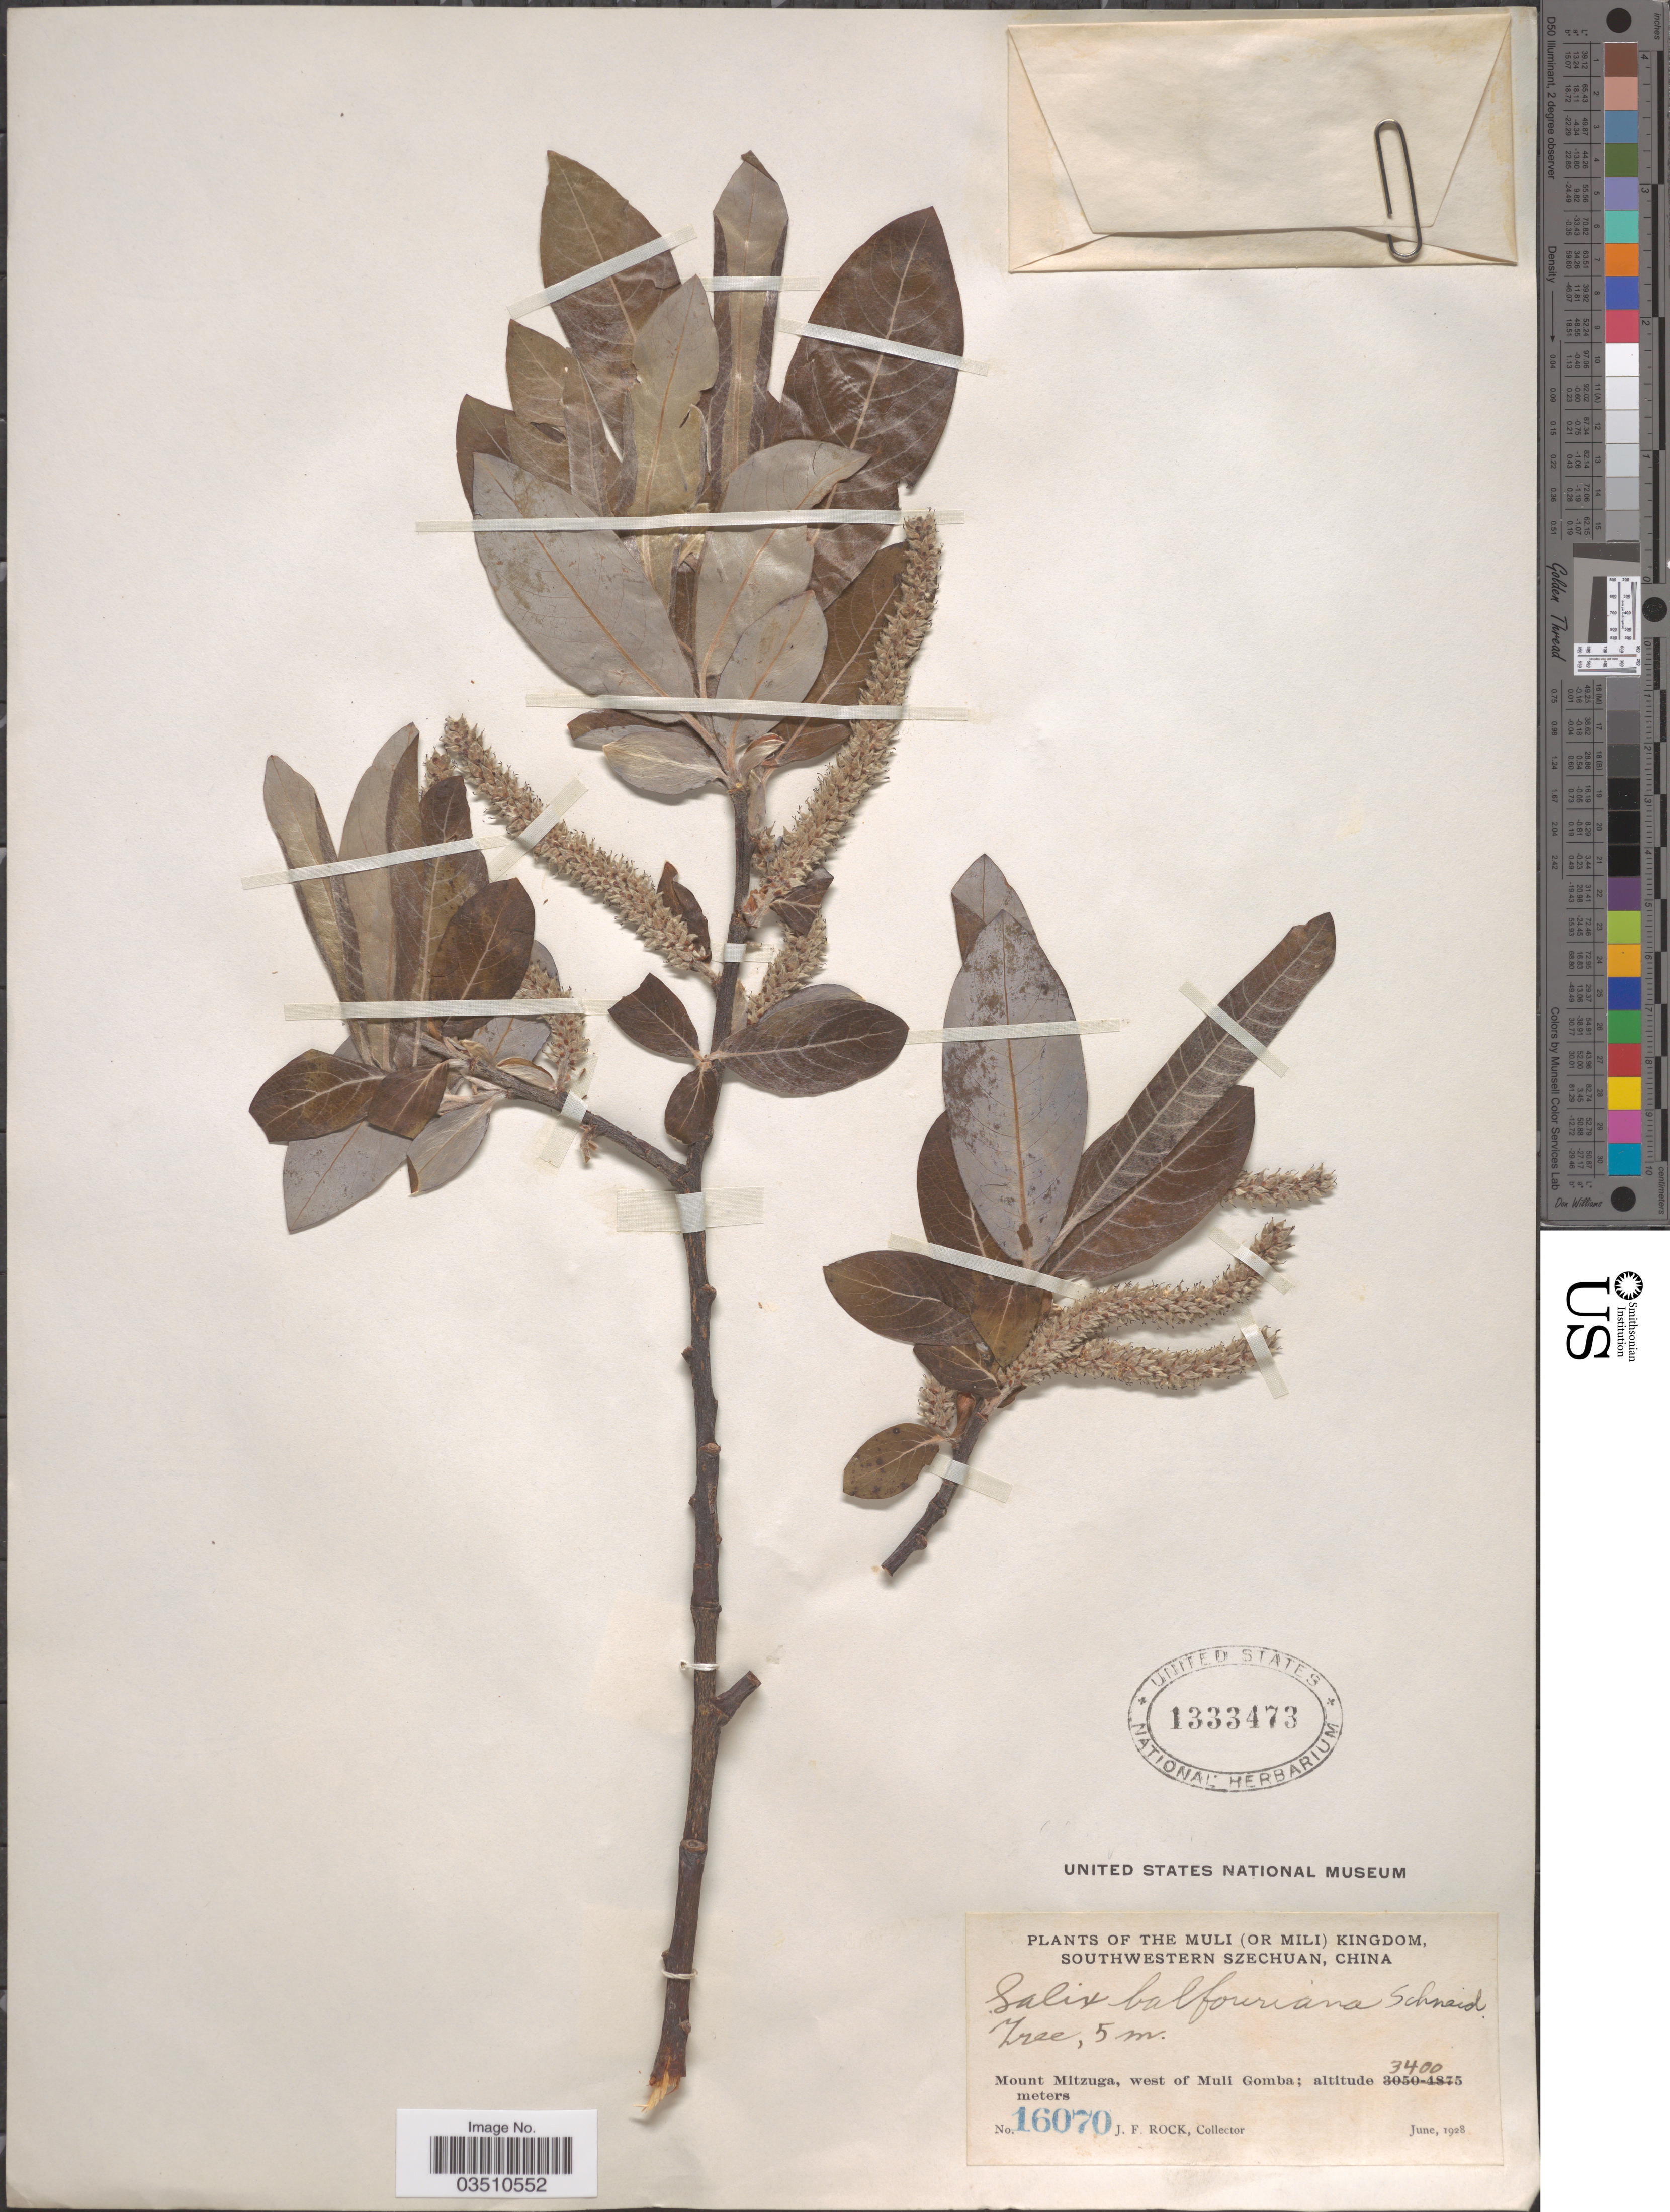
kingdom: Plantae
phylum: Tracheophyta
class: Magnoliopsida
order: Malpighiales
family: Salicaceae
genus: Salix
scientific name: Salix balfouriana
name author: C.K. Schneid.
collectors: J. Rock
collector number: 16070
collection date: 1928-06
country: China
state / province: Sichuan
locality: The Muli (or Mili) Kingdom, southwestern Szechuan. Mount Mitzuga, west of Muli Gomba.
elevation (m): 3400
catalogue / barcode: US 1333473